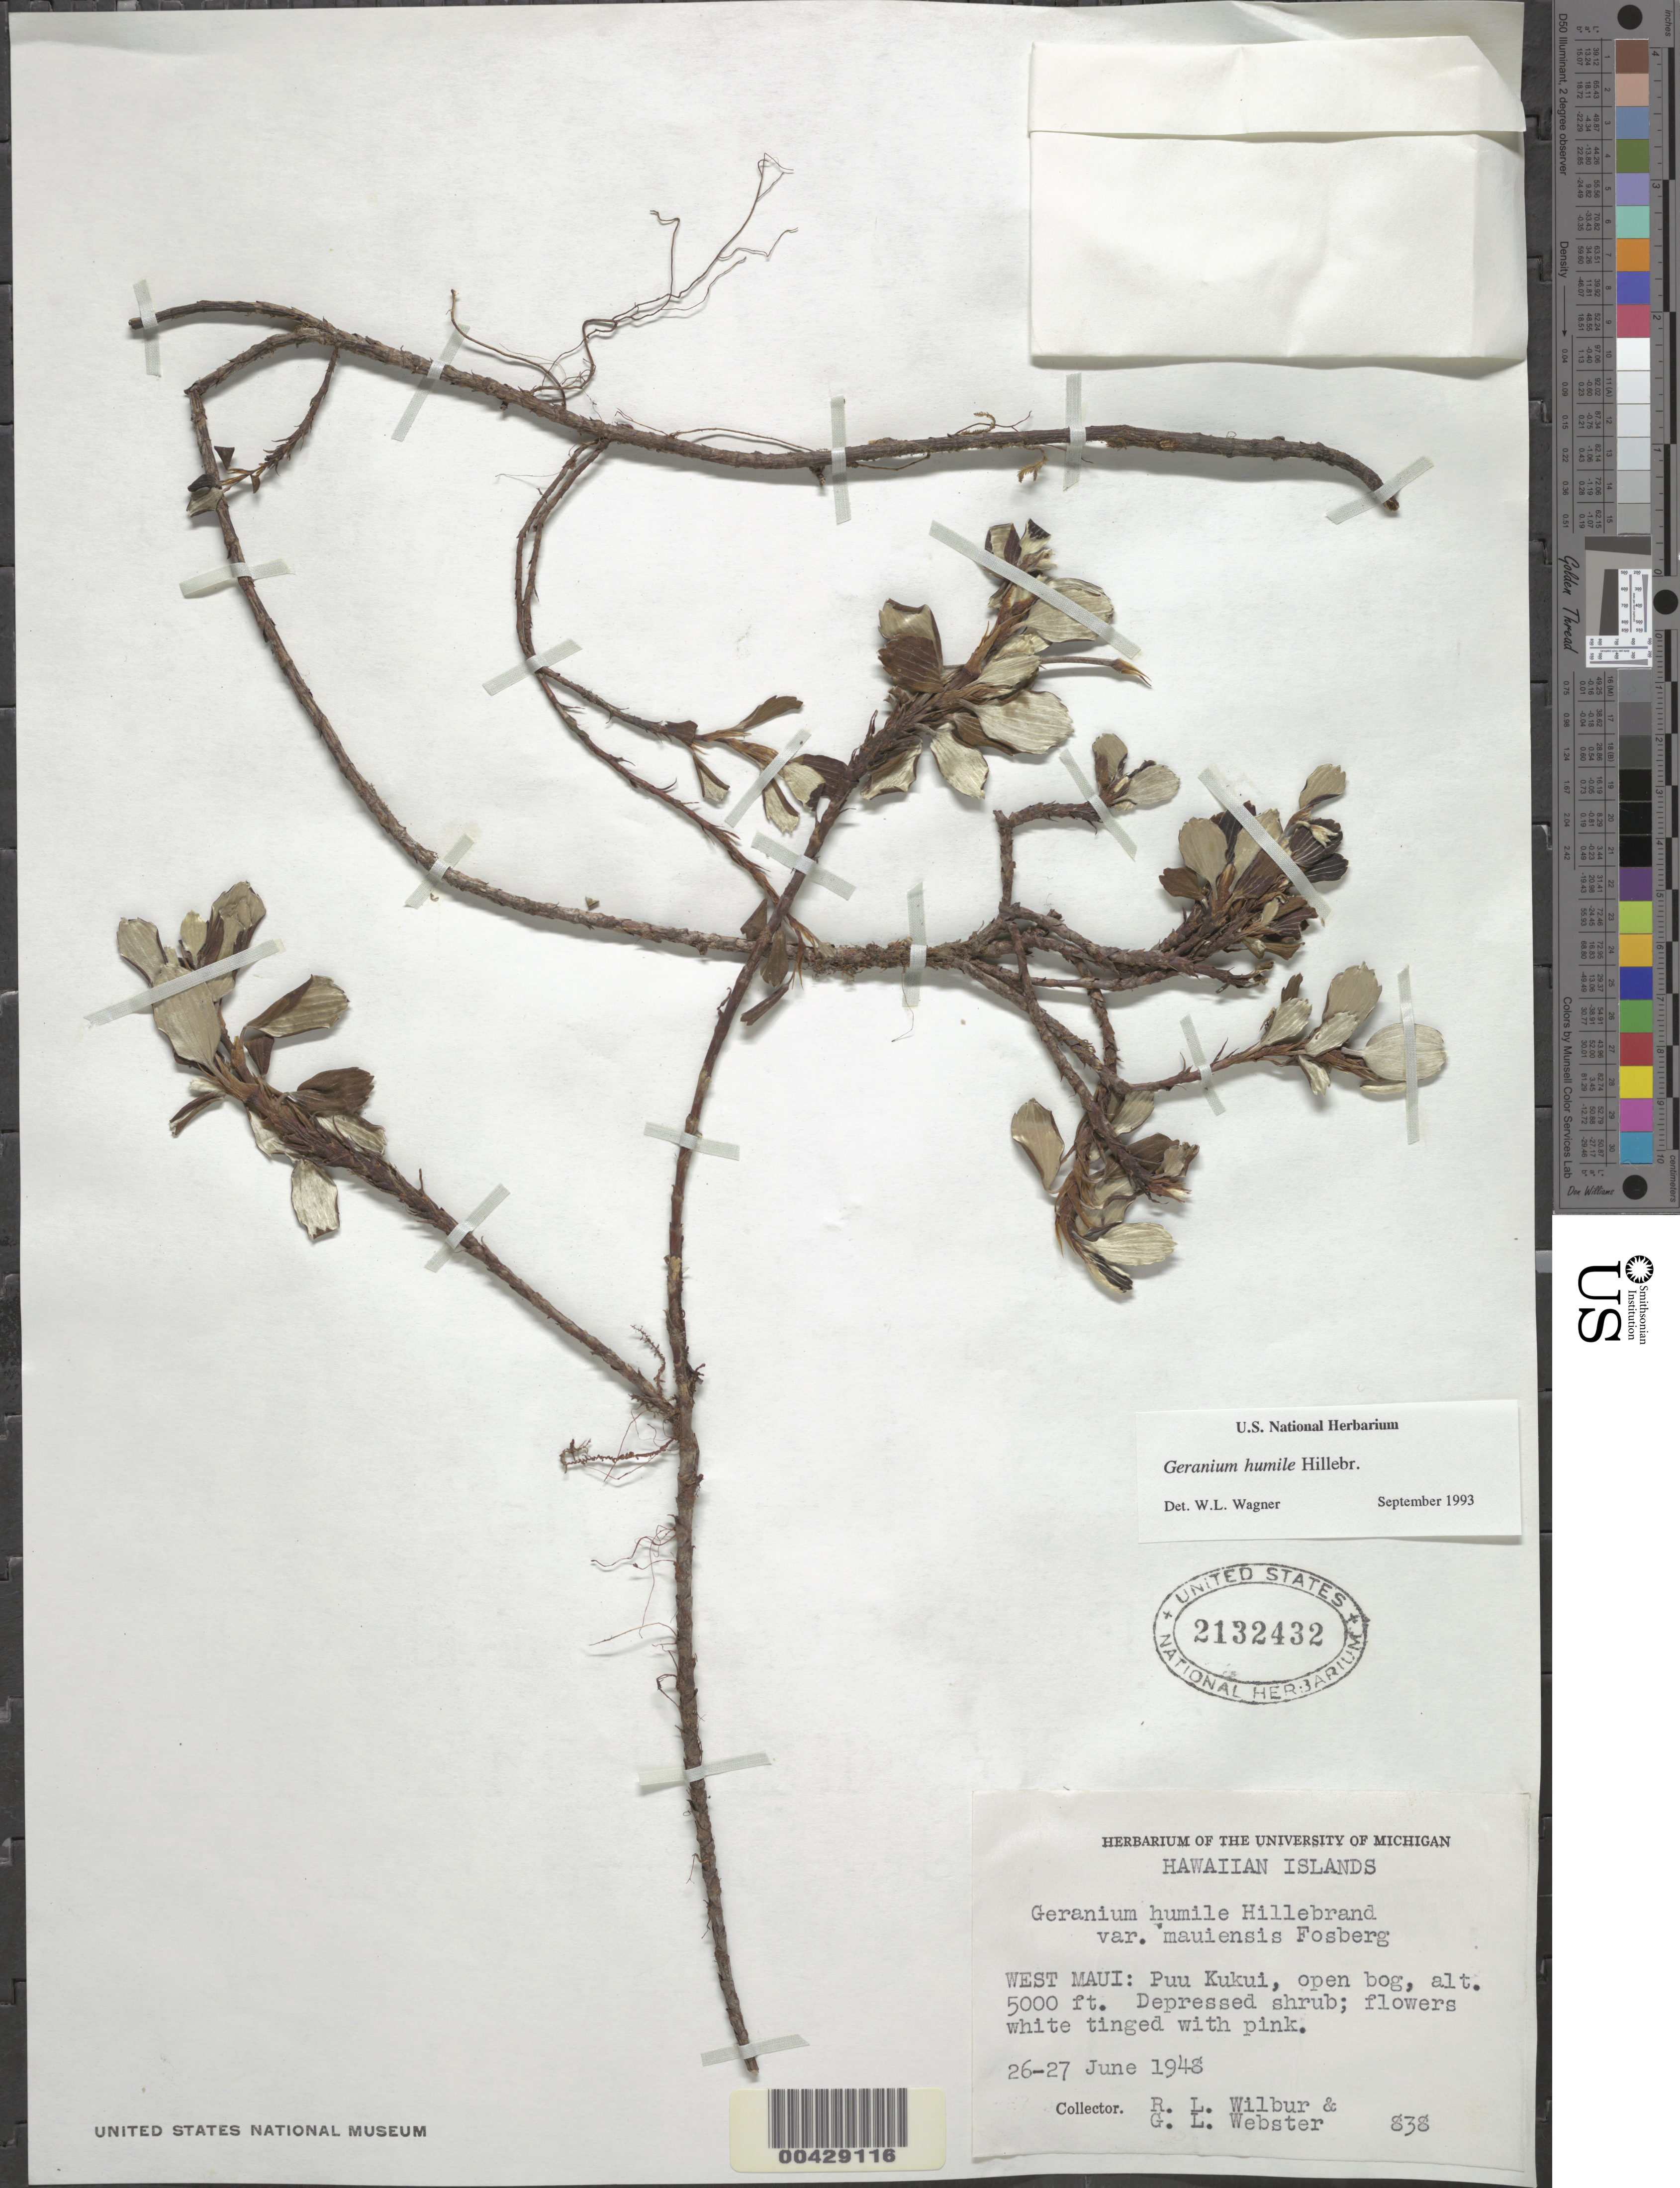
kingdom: Plantae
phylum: Tracheophyta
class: Magnoliopsida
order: Geraniales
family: Geraniaceae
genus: Geranium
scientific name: Geranium humile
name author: Hillebr.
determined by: Wagner, W. L., (BOT), Smithsonian Institution - National Museum of Natural History (UNITED STATES)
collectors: R. L. Wilbur & G. L. Webster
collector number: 838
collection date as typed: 26 Jun 1948 to 27 Jun 1948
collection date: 1948-06-26/1948-06-27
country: United States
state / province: Hawaii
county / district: Maui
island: Maui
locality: Puu Kukui, W Maui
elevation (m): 1524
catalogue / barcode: US 2132432